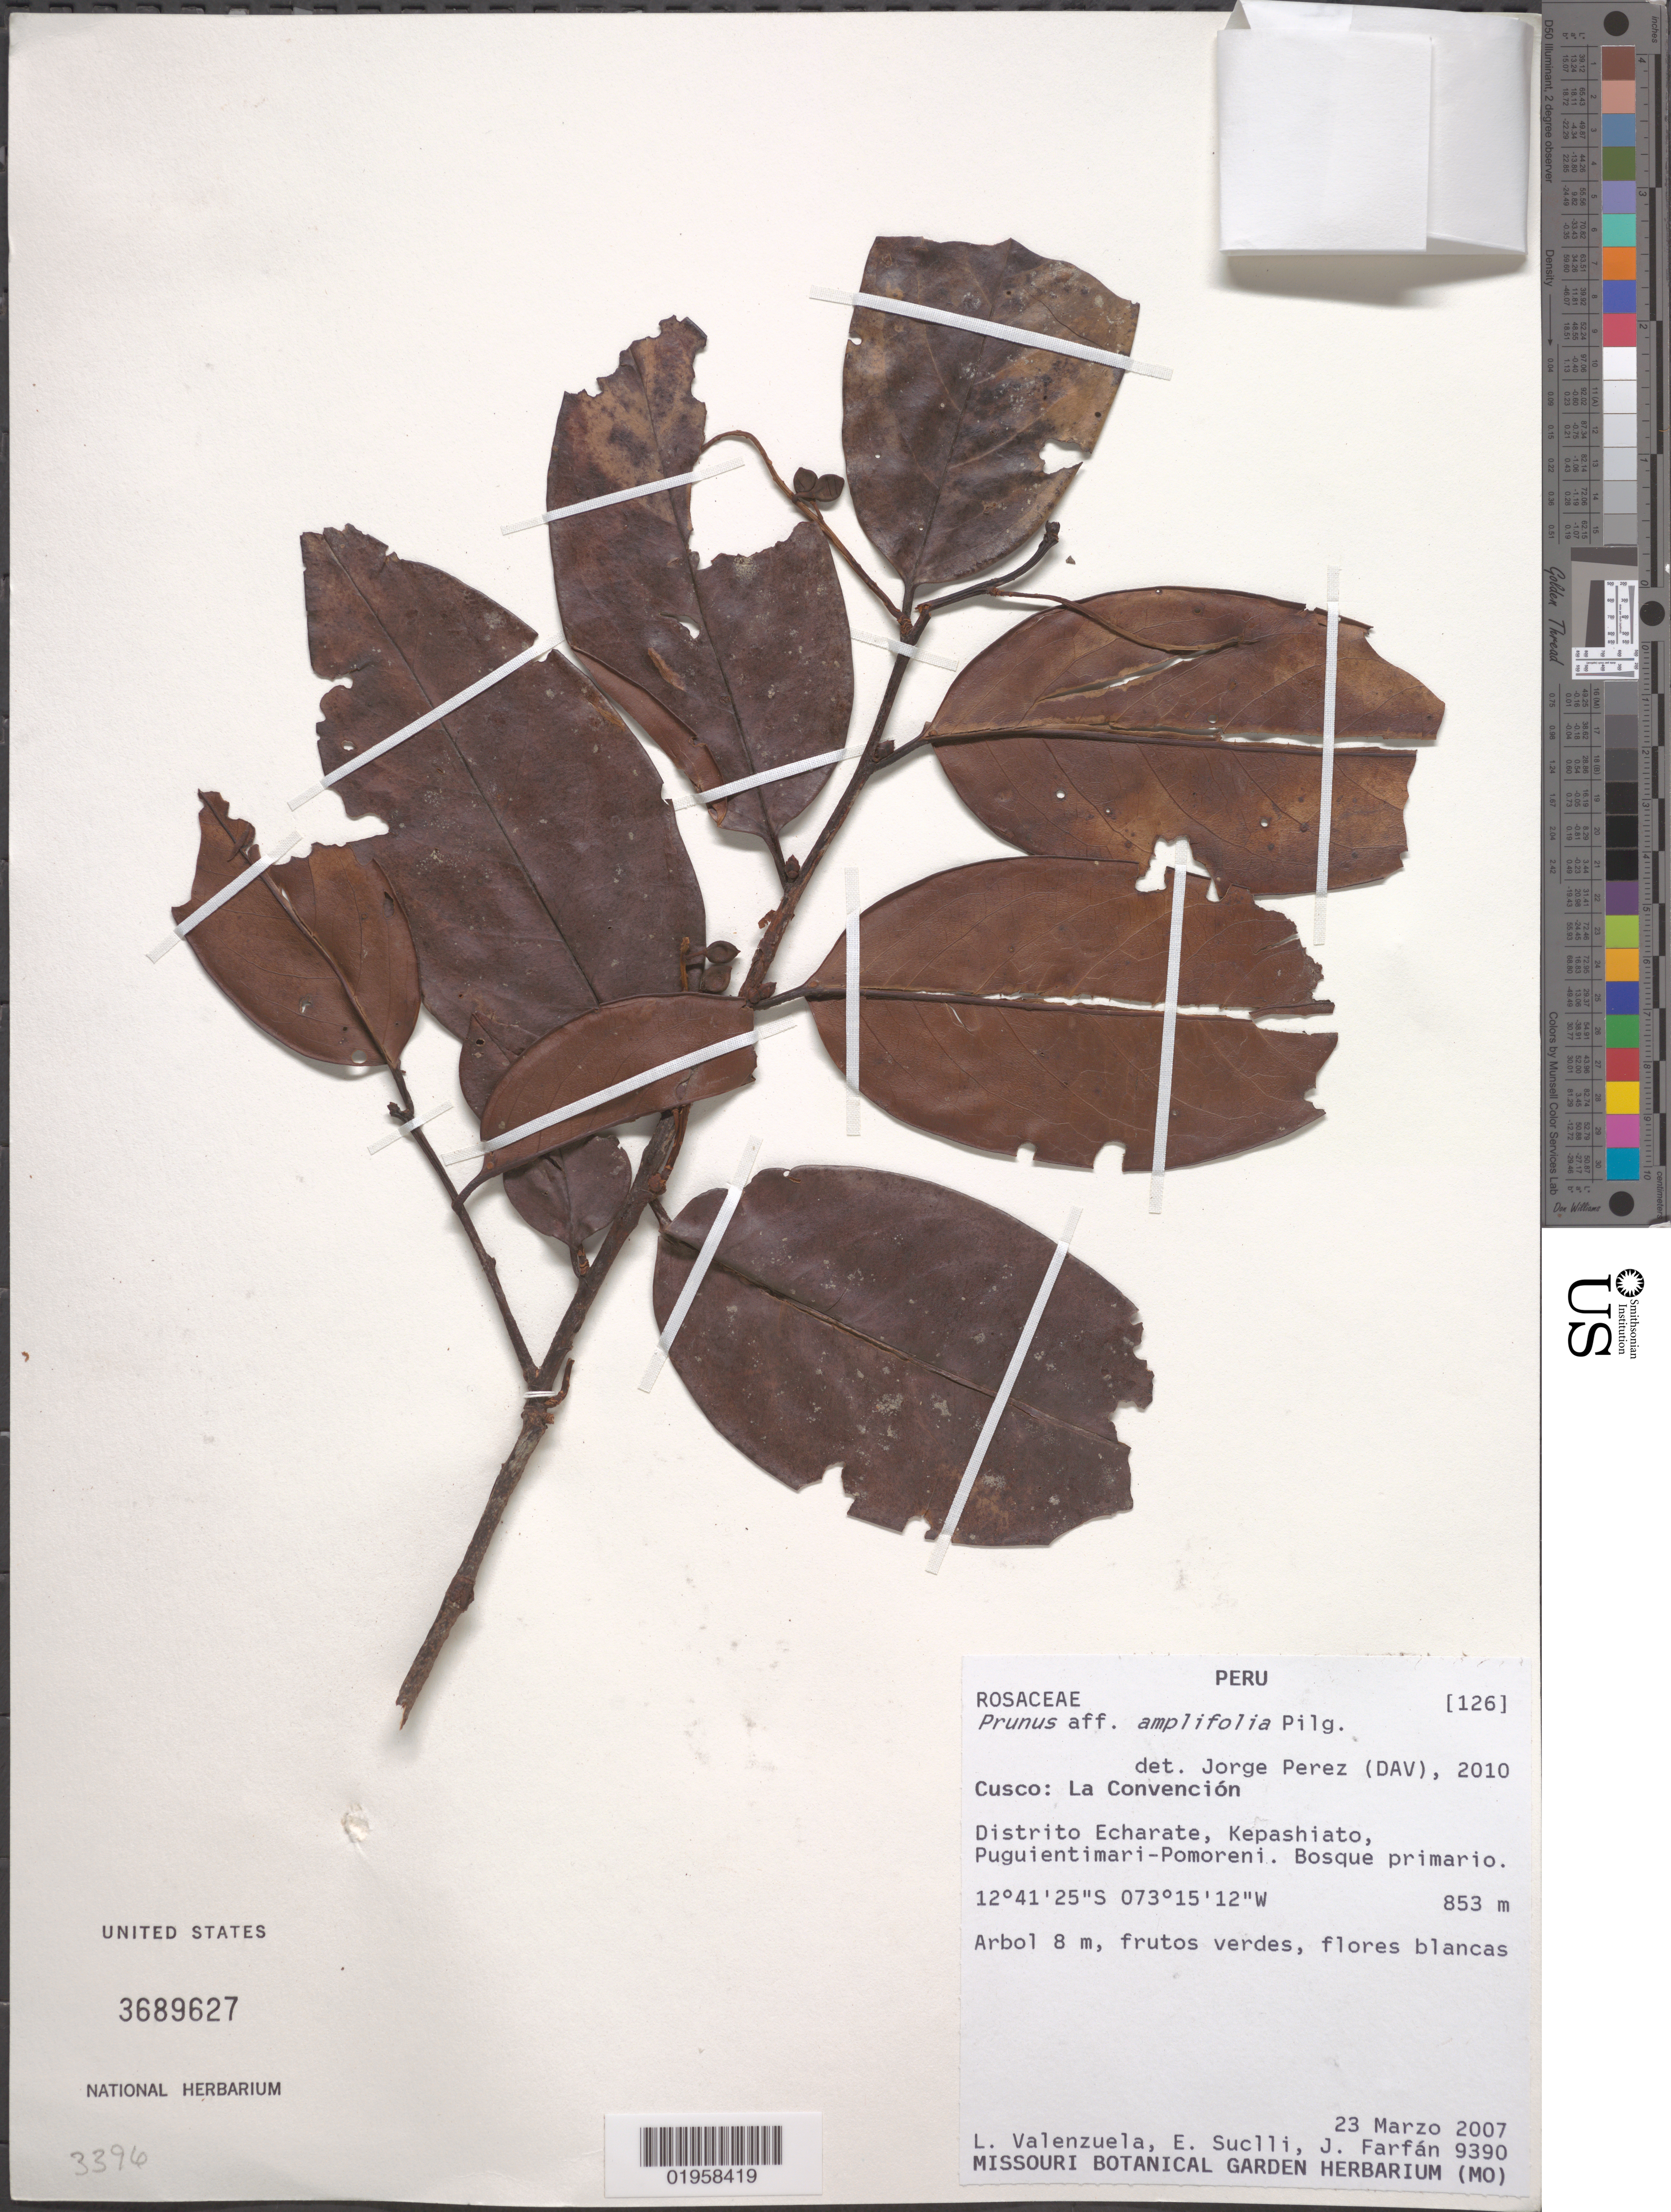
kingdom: Plantae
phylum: Tracheophyta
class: Magnoliopsida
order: Rosales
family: Rosaceae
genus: Prunus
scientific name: Prunus amplifolia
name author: Pilg.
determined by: Pérez, J. A.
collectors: L. Valenzuela, E. Suclli & J. Farfán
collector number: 9390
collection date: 2007-03-23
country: Peru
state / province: Cusco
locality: La Convención. Distrito Echarate, Kepashiato, Puguientimari-Pomoreni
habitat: Bosque primario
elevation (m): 853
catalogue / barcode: US 3689627